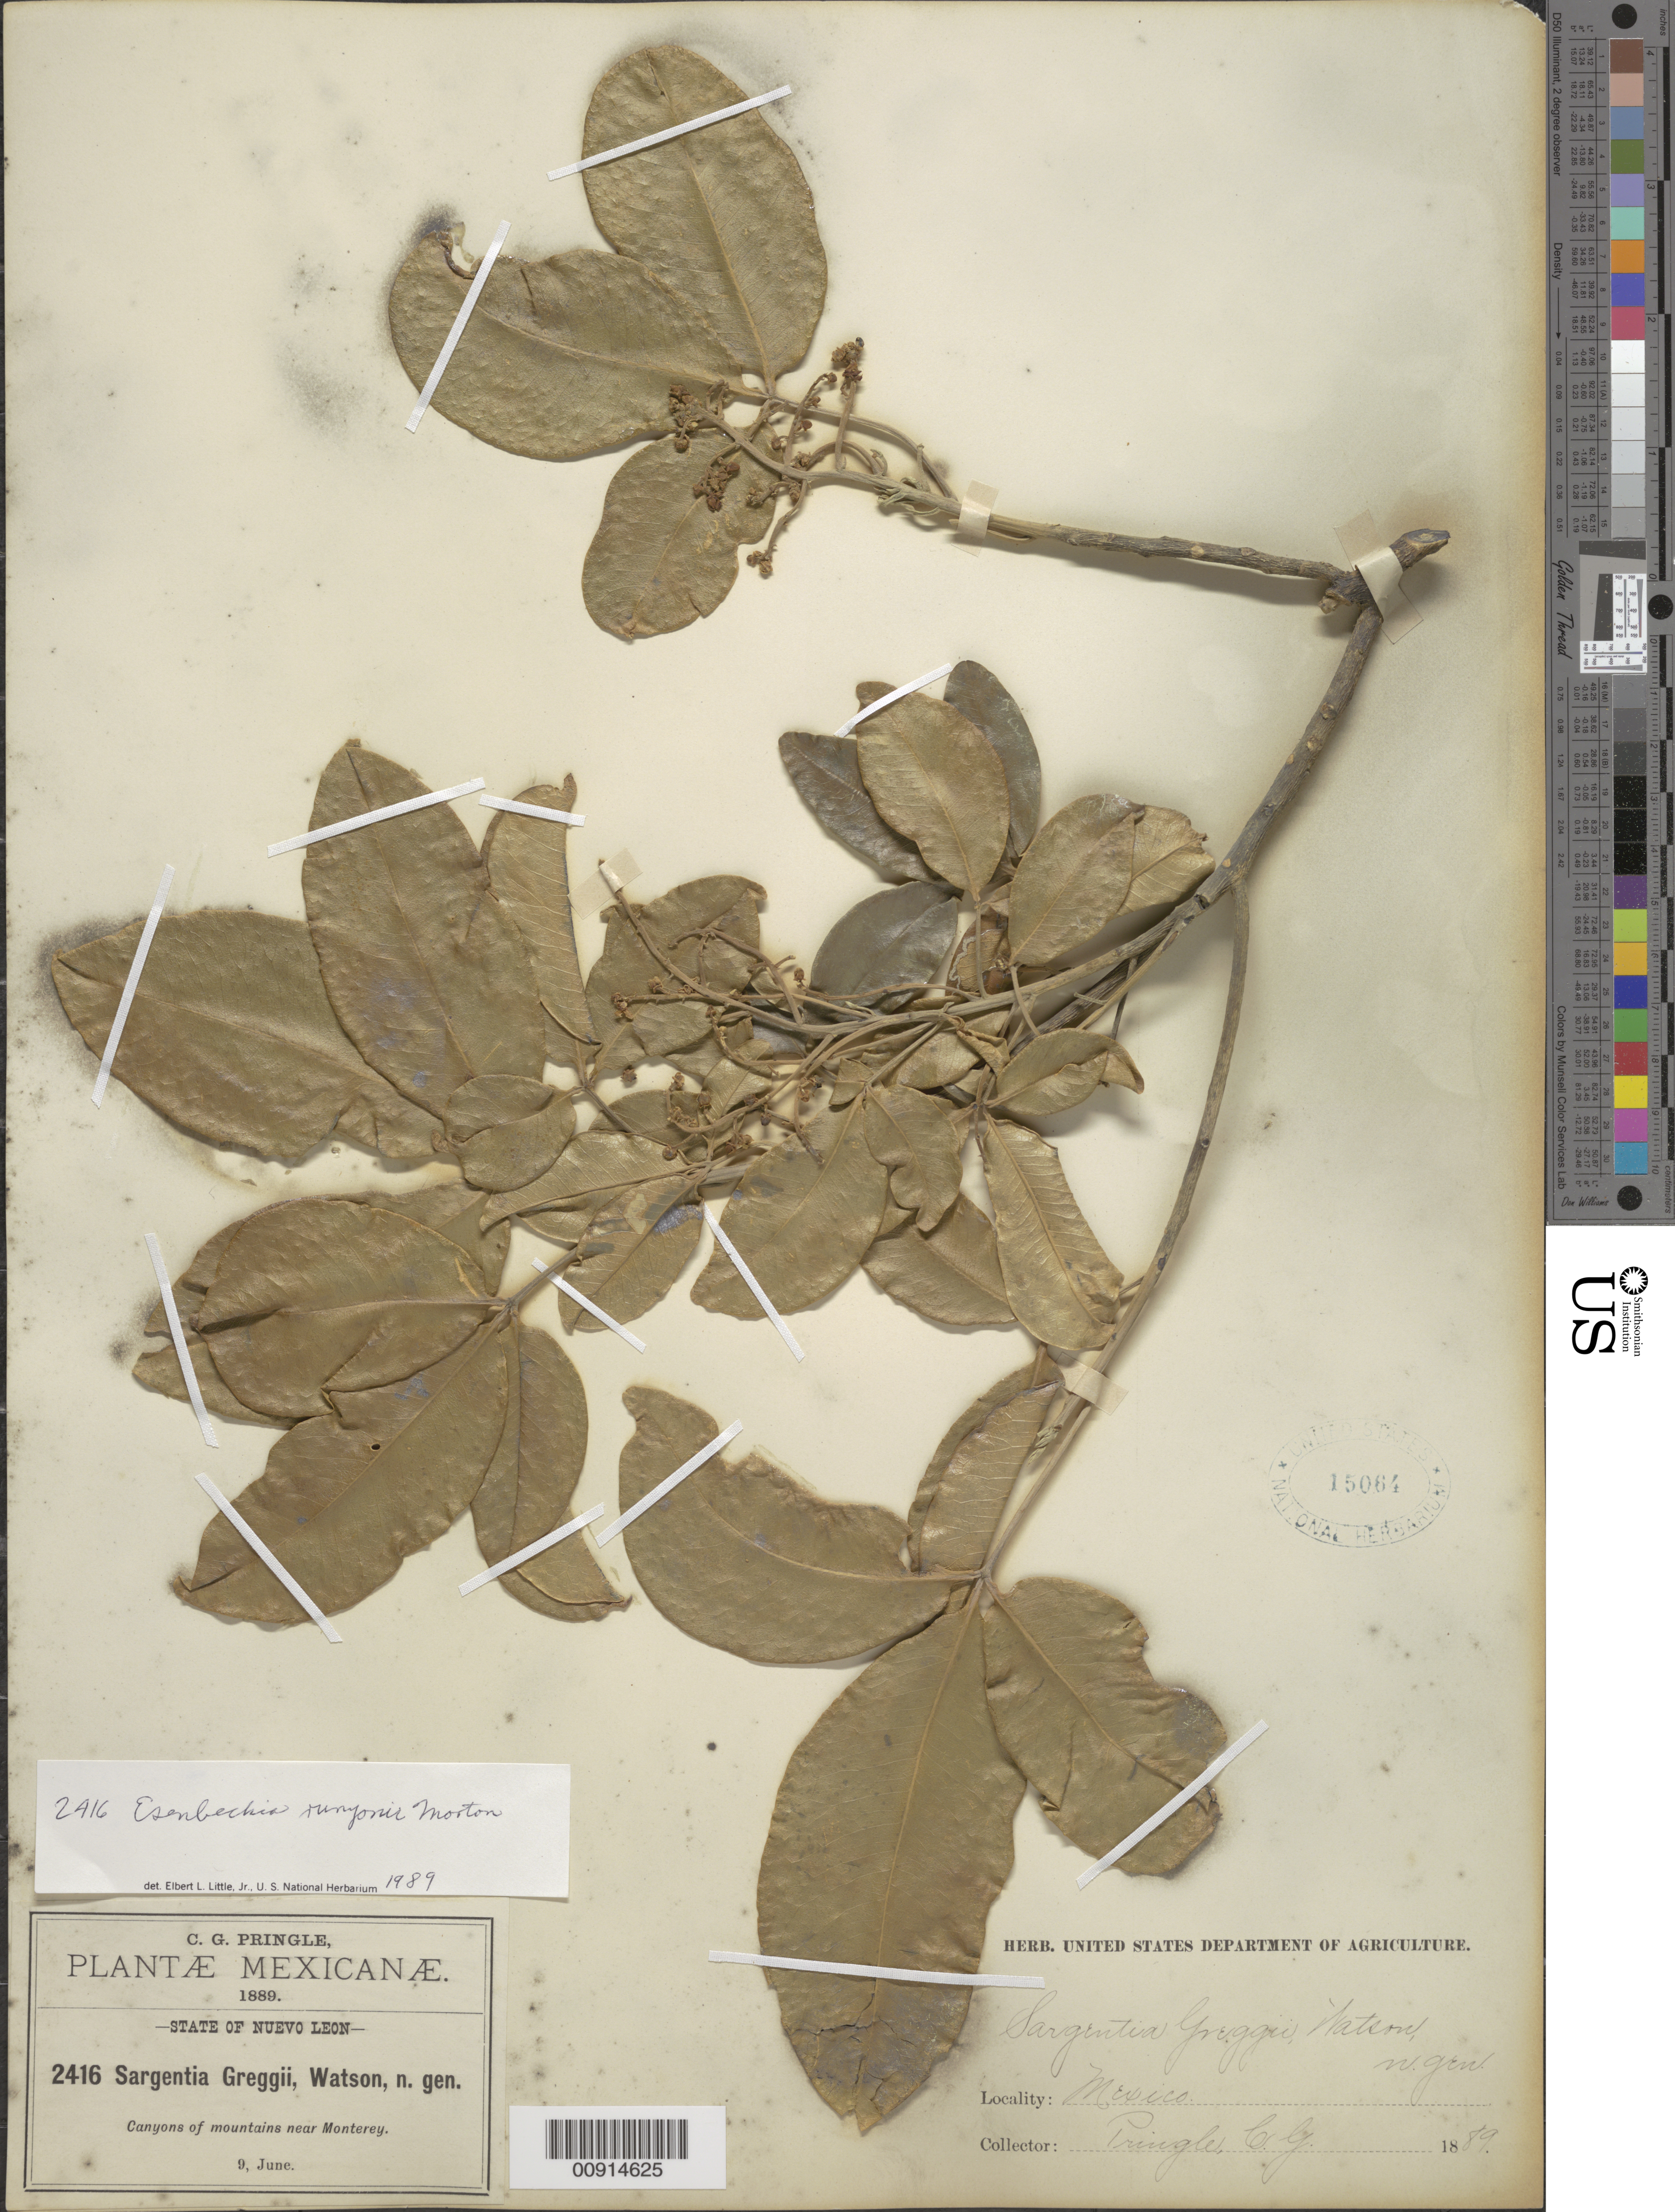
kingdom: Plantae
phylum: Tracheophyta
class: Magnoliopsida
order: Sapindales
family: Rutaceae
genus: Esenbeckia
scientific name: Esenbeckia runyonii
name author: C.V. Morton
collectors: C. G. Pringle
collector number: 2416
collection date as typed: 09 Jun 1889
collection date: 1889-06-09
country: Mexico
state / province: Nuevo León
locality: Near Monterrey, Nuevo León.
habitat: Canyons of mountains.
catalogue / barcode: US 15064